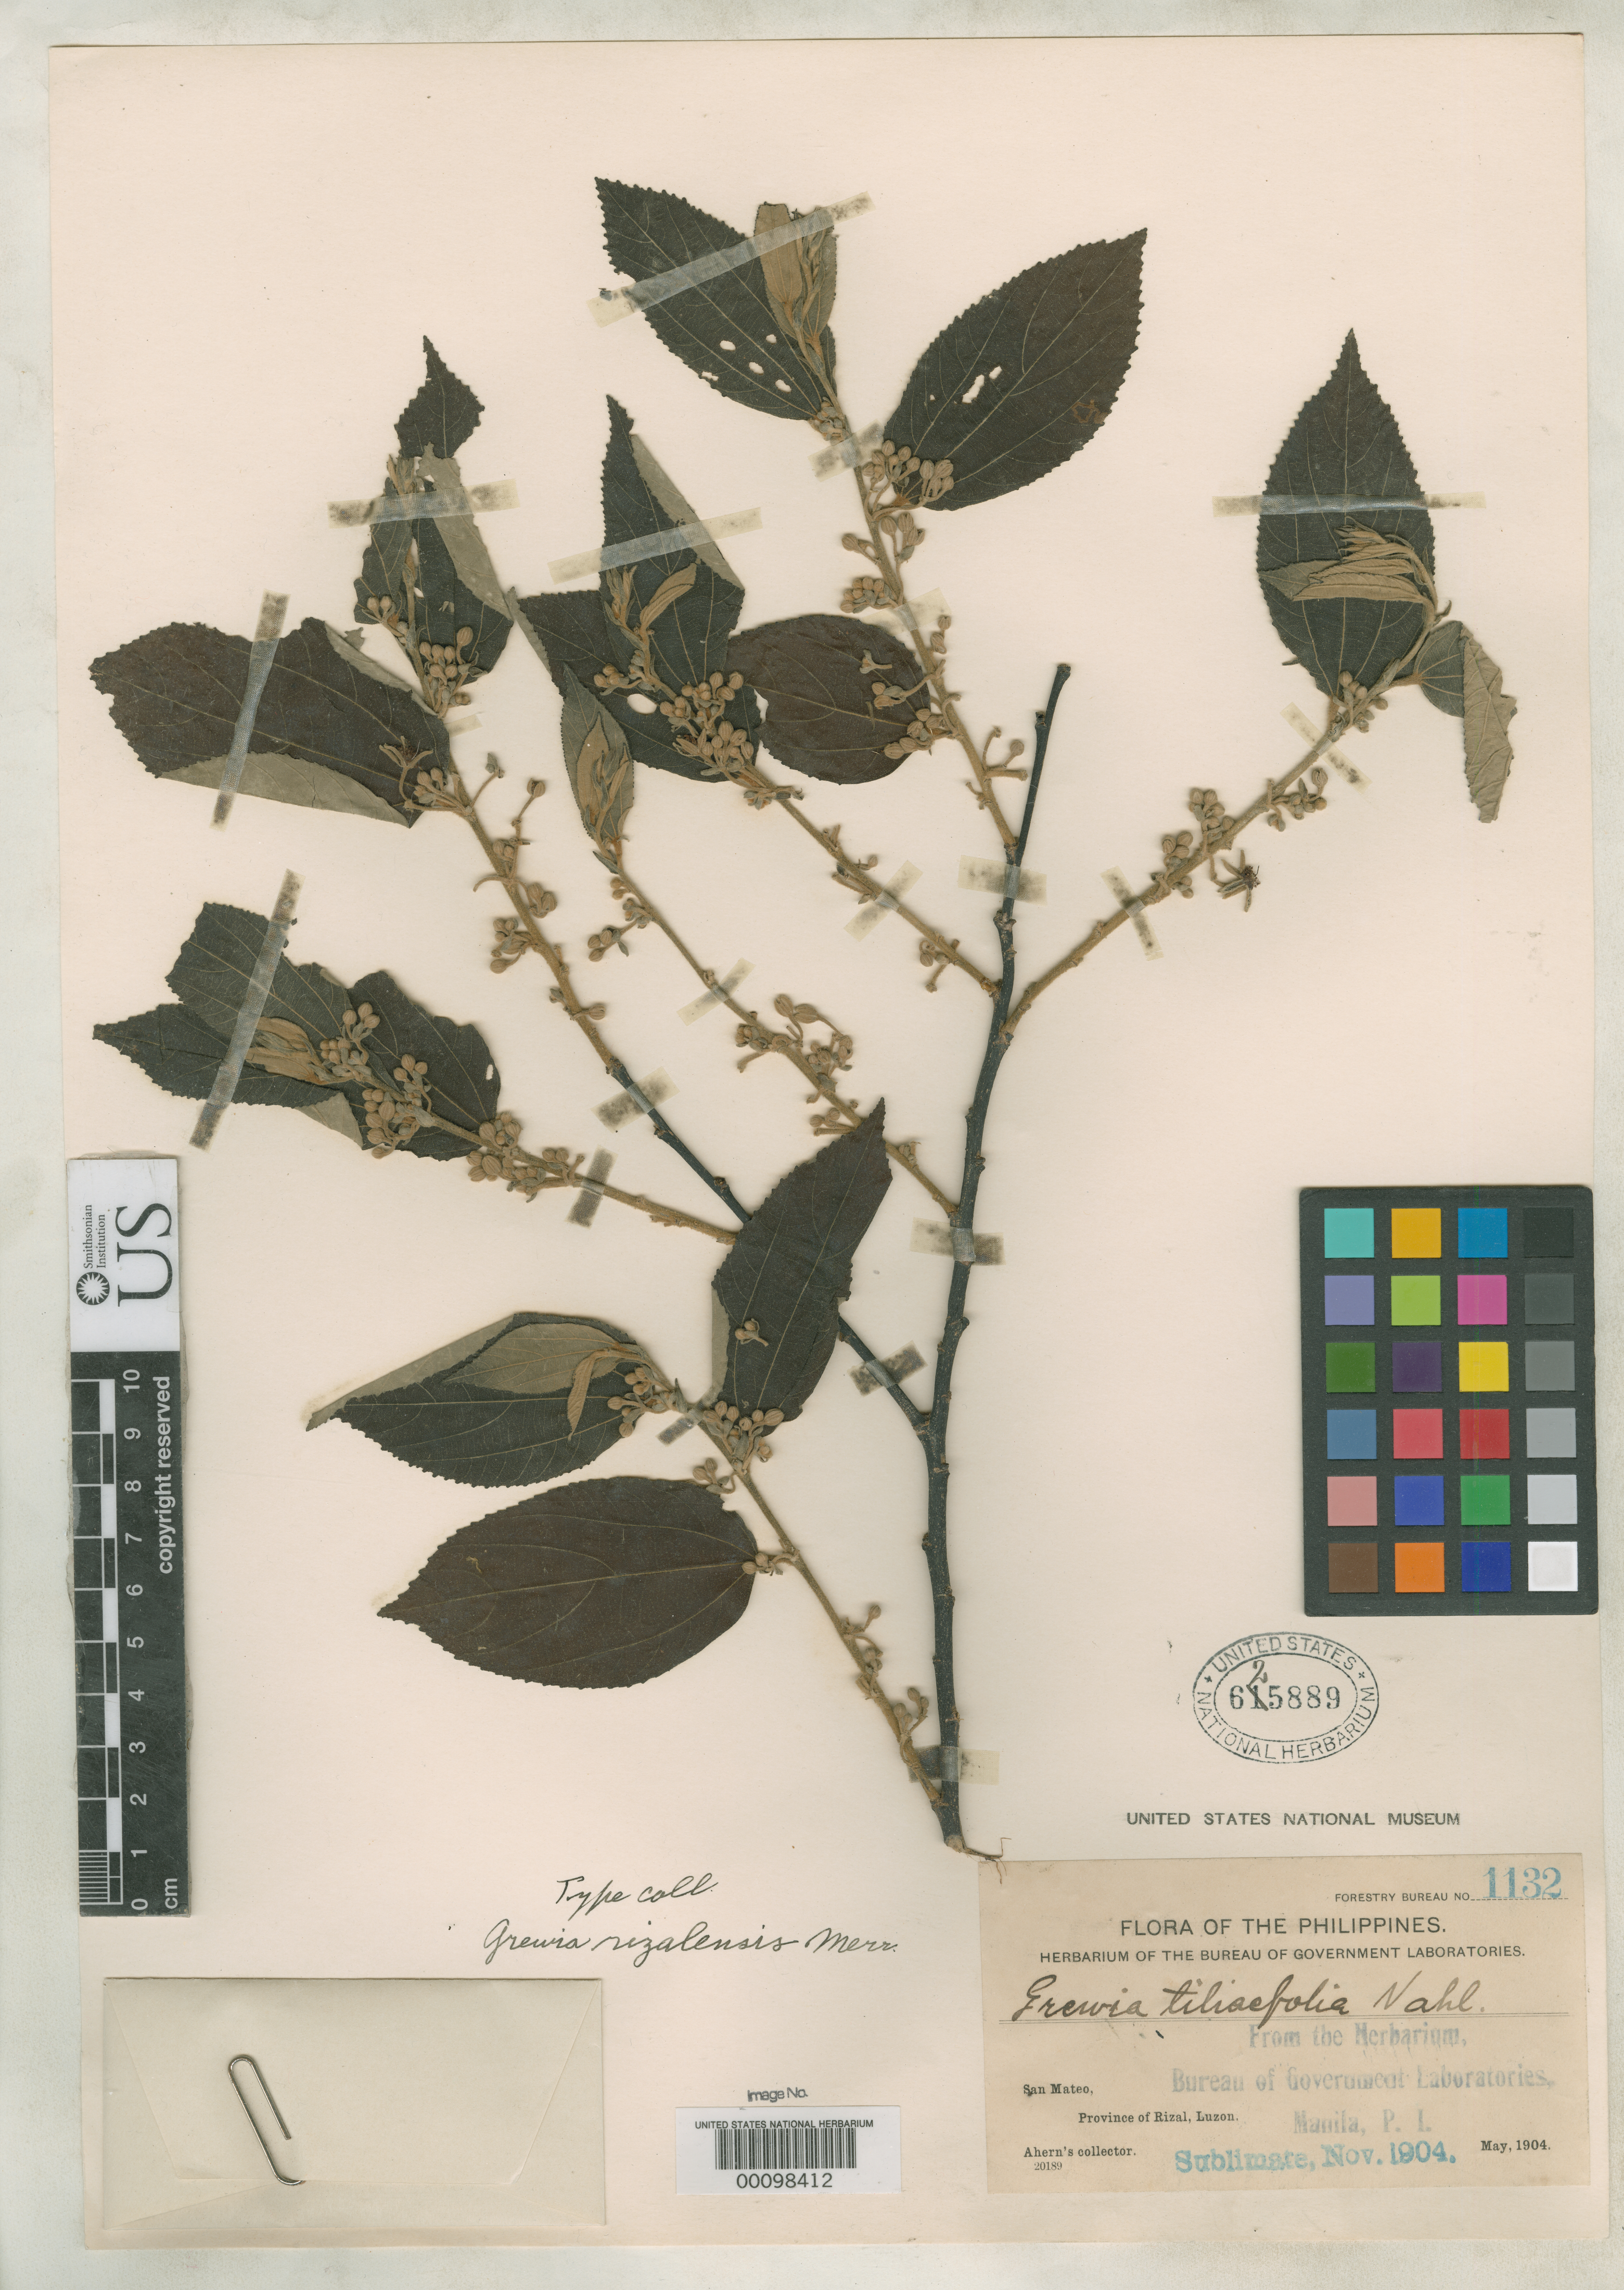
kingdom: Plantae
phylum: Tracheophyta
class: Magnoliopsida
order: Malvales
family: Malvaceae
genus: Grewia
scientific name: Grewia rizalensis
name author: Merr.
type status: Isotype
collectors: Ahern's collector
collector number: Bur. Sci. 1132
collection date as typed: May 1904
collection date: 1904-05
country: Philippines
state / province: Calabarzon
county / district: Rizal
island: Luzon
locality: San Mateo.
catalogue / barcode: US 625889